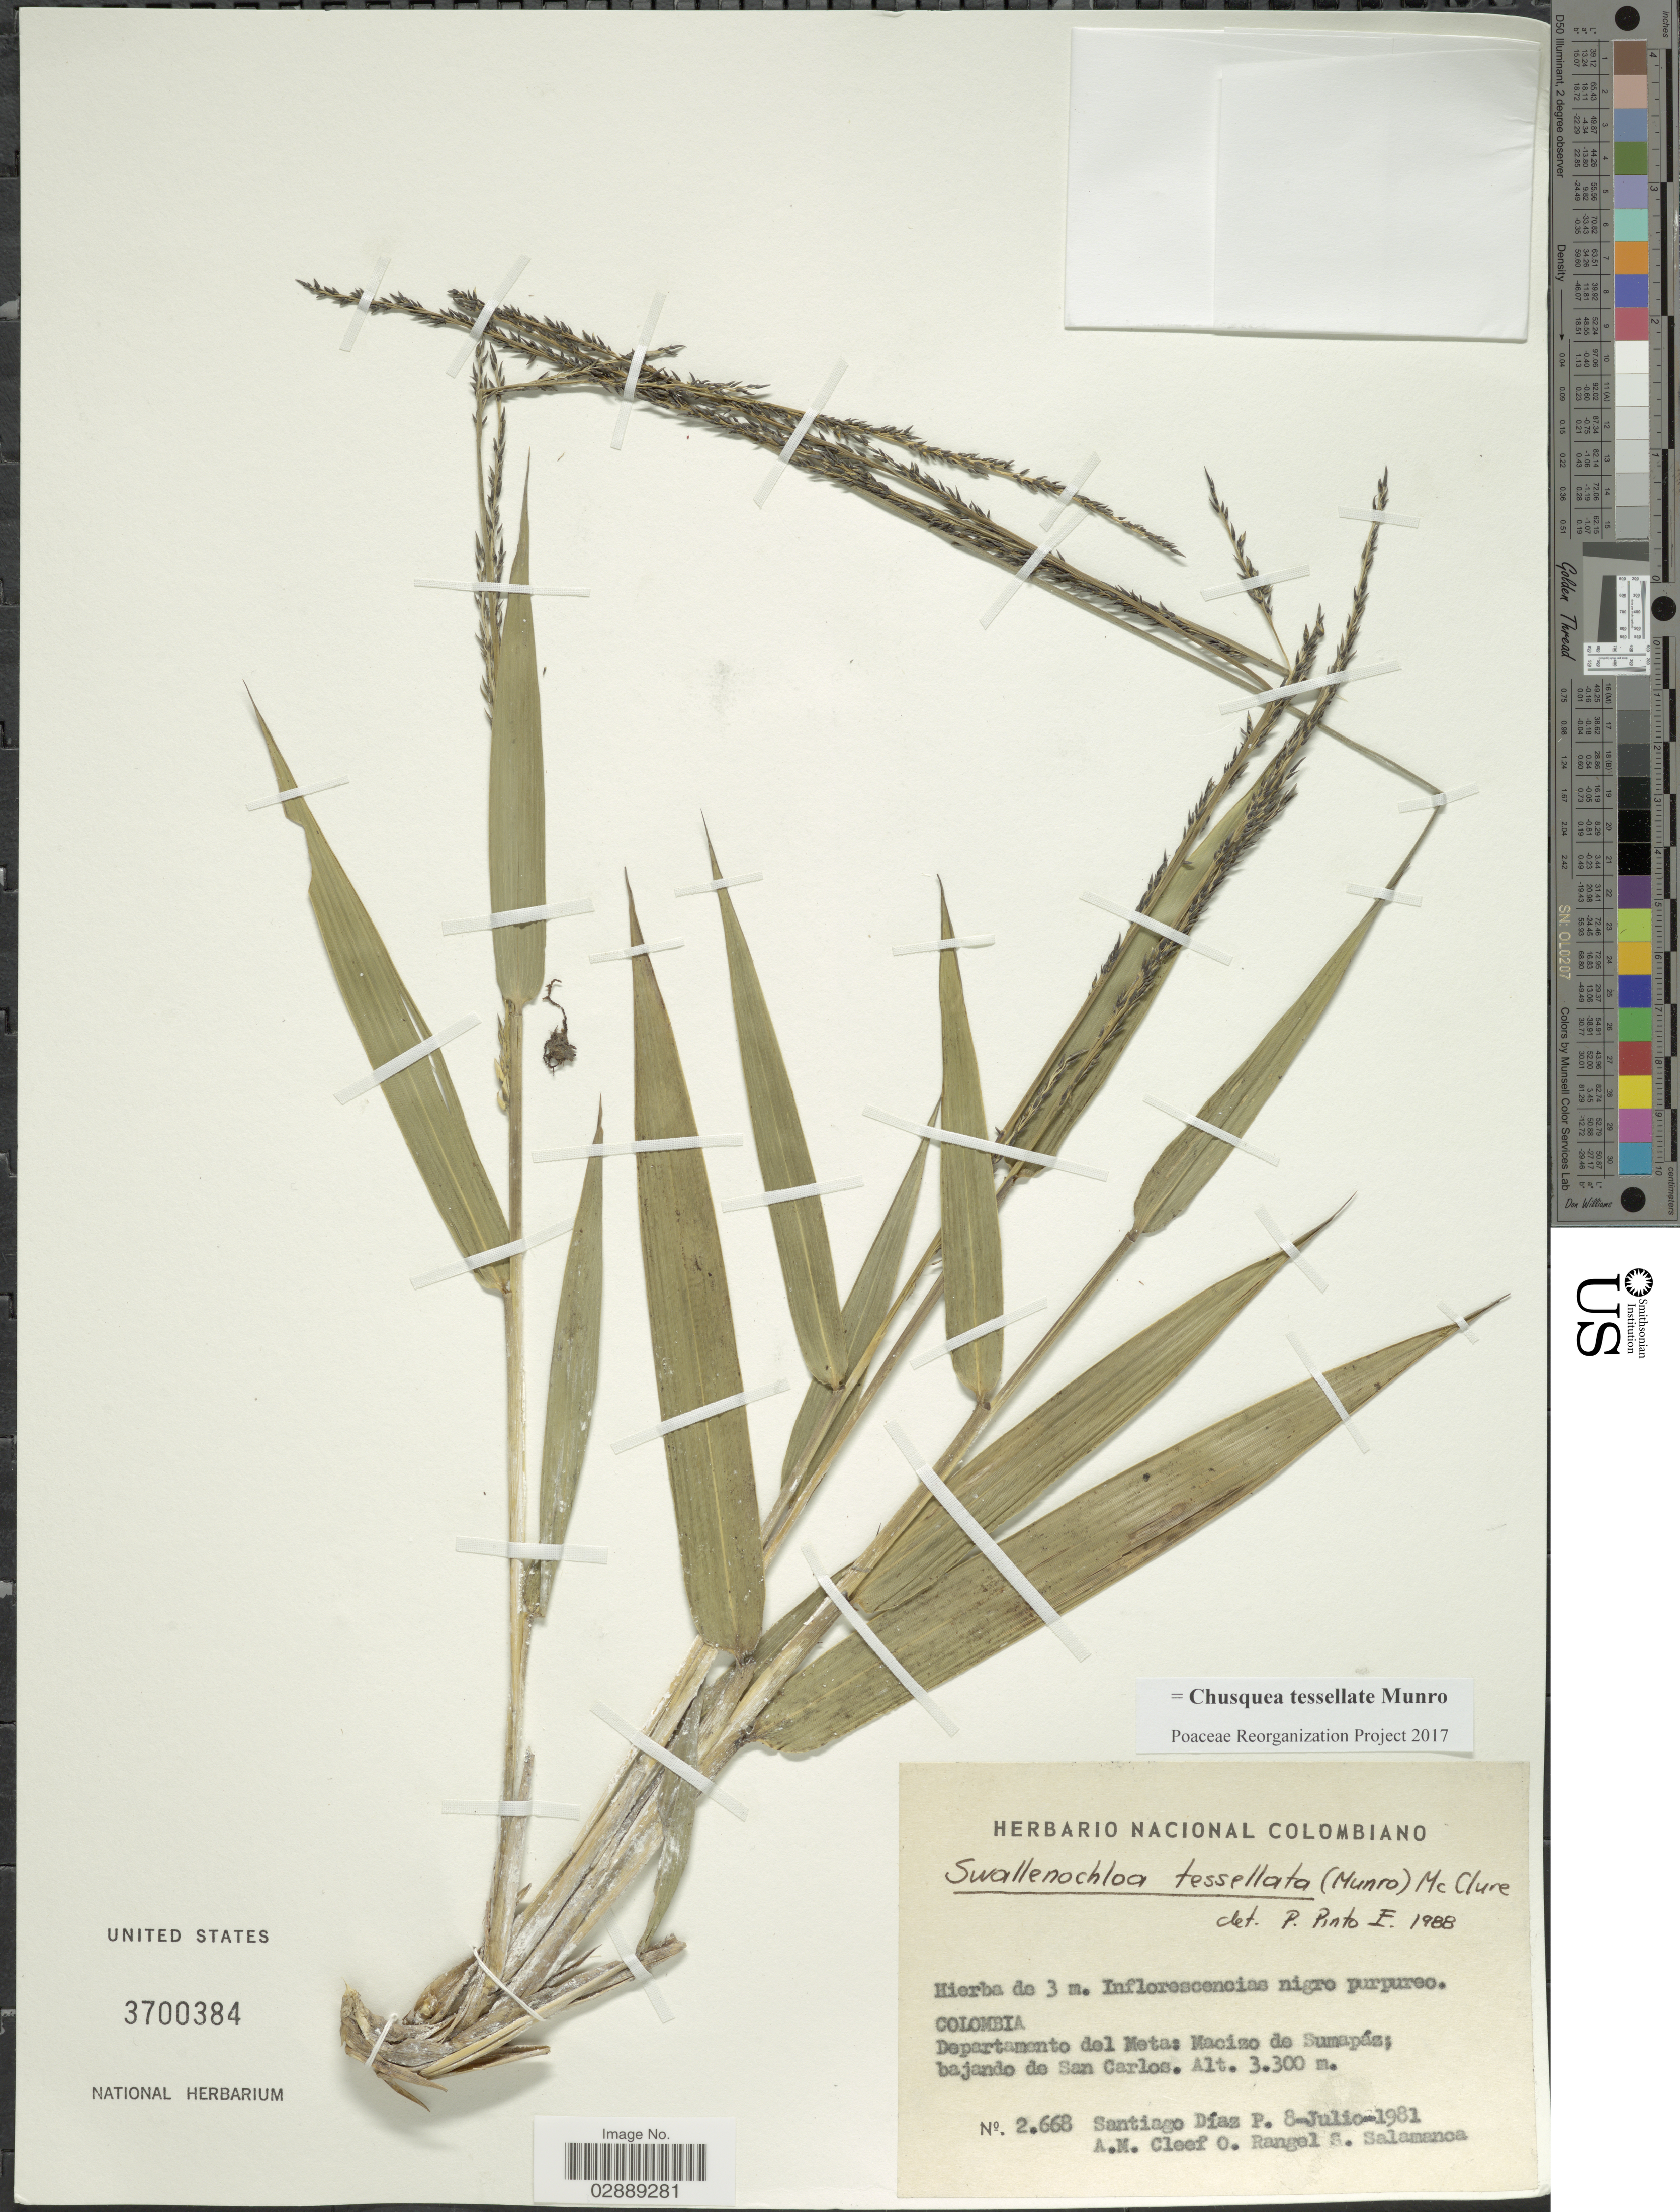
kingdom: Plantae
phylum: Tracheophyta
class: Liliopsida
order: Poales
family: Poaceae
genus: Chusquea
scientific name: Chusquea tessellata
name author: Munro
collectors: S. Díaz Píedrahíta, A. M. Cleef & S. Salamanca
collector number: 2668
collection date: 1981-07-08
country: Colombia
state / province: Metá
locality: Macizo de Sumapaz; bajando de San Carlos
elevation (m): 3300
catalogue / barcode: US 3700384